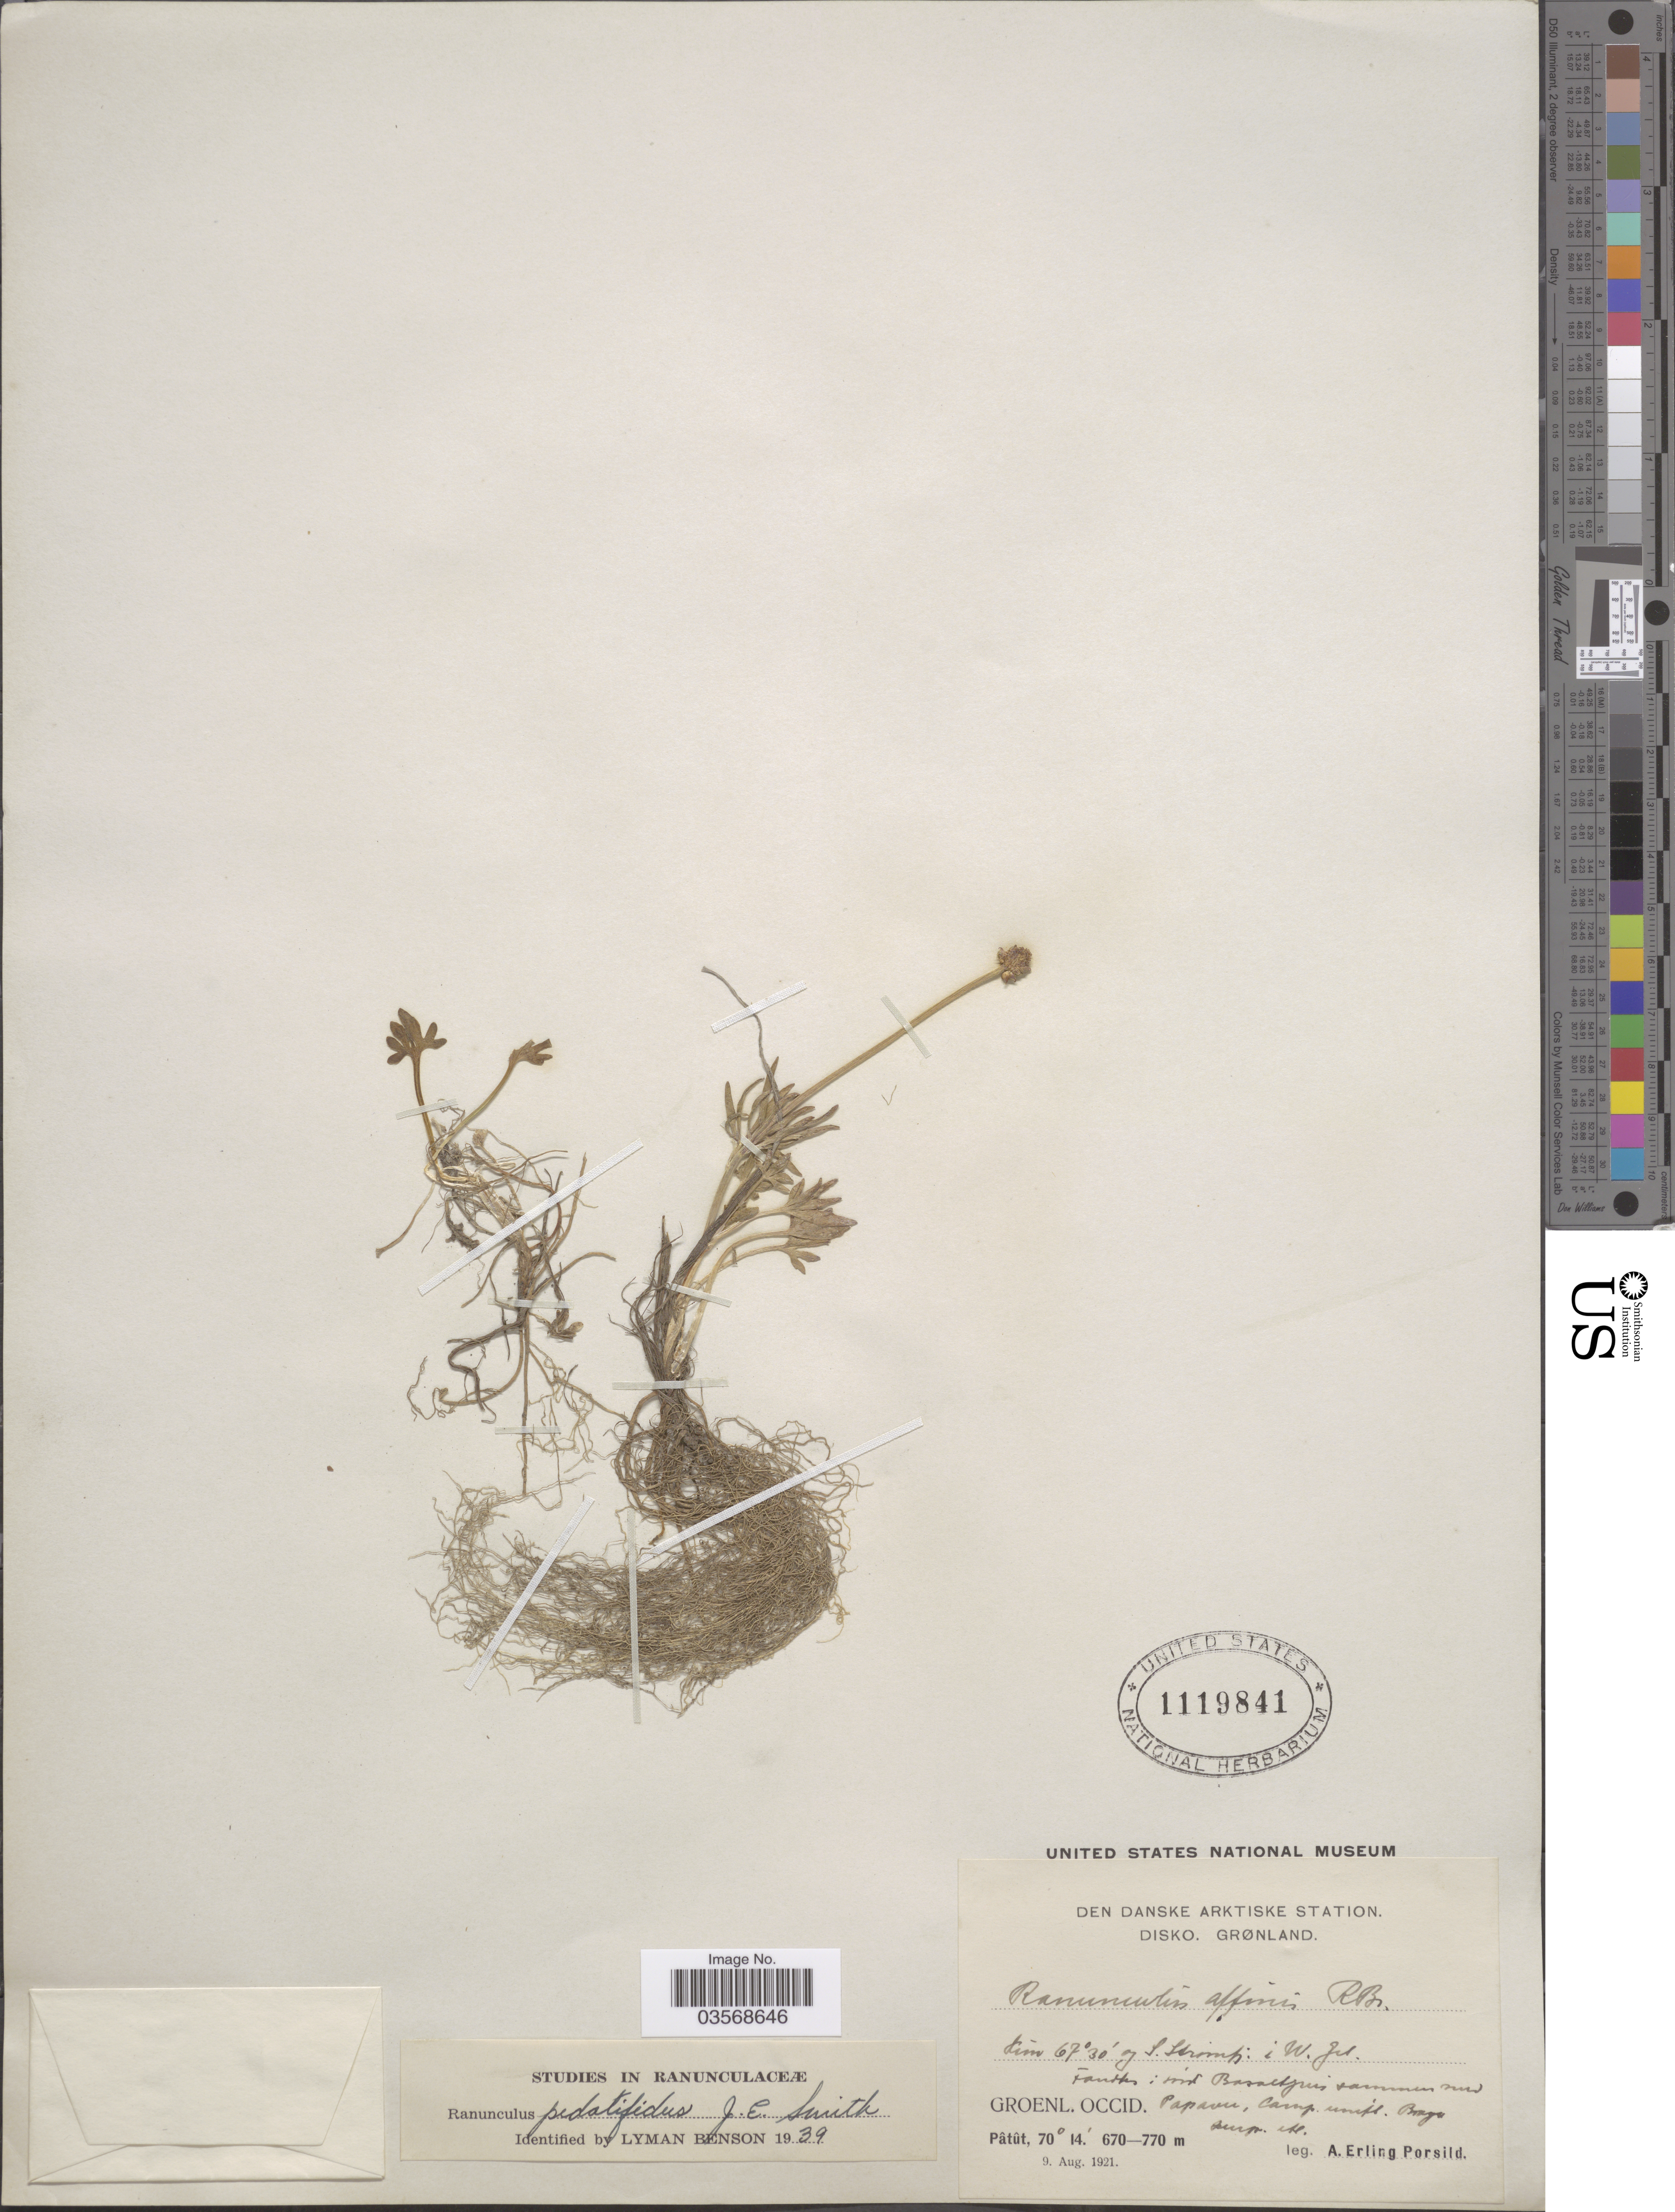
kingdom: Plantae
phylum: Tracheophyta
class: Magnoliopsida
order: Ranunculales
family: Ranunculaceae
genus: Ranunculus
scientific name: Ranunculus peduncularis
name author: Sm.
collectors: A. E. Porsild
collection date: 1921-08-09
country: Greenland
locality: Den Danske Arktiske Station. Disko. Grønland. L. Ltrimh: i W. Jul. Fanths: süd Basactjuris sammen mw Papavu, Camp. units, Borgo Burp H. Groenl. Occid. Pâtût. [interpreted]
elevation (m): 670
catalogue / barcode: US 1119841